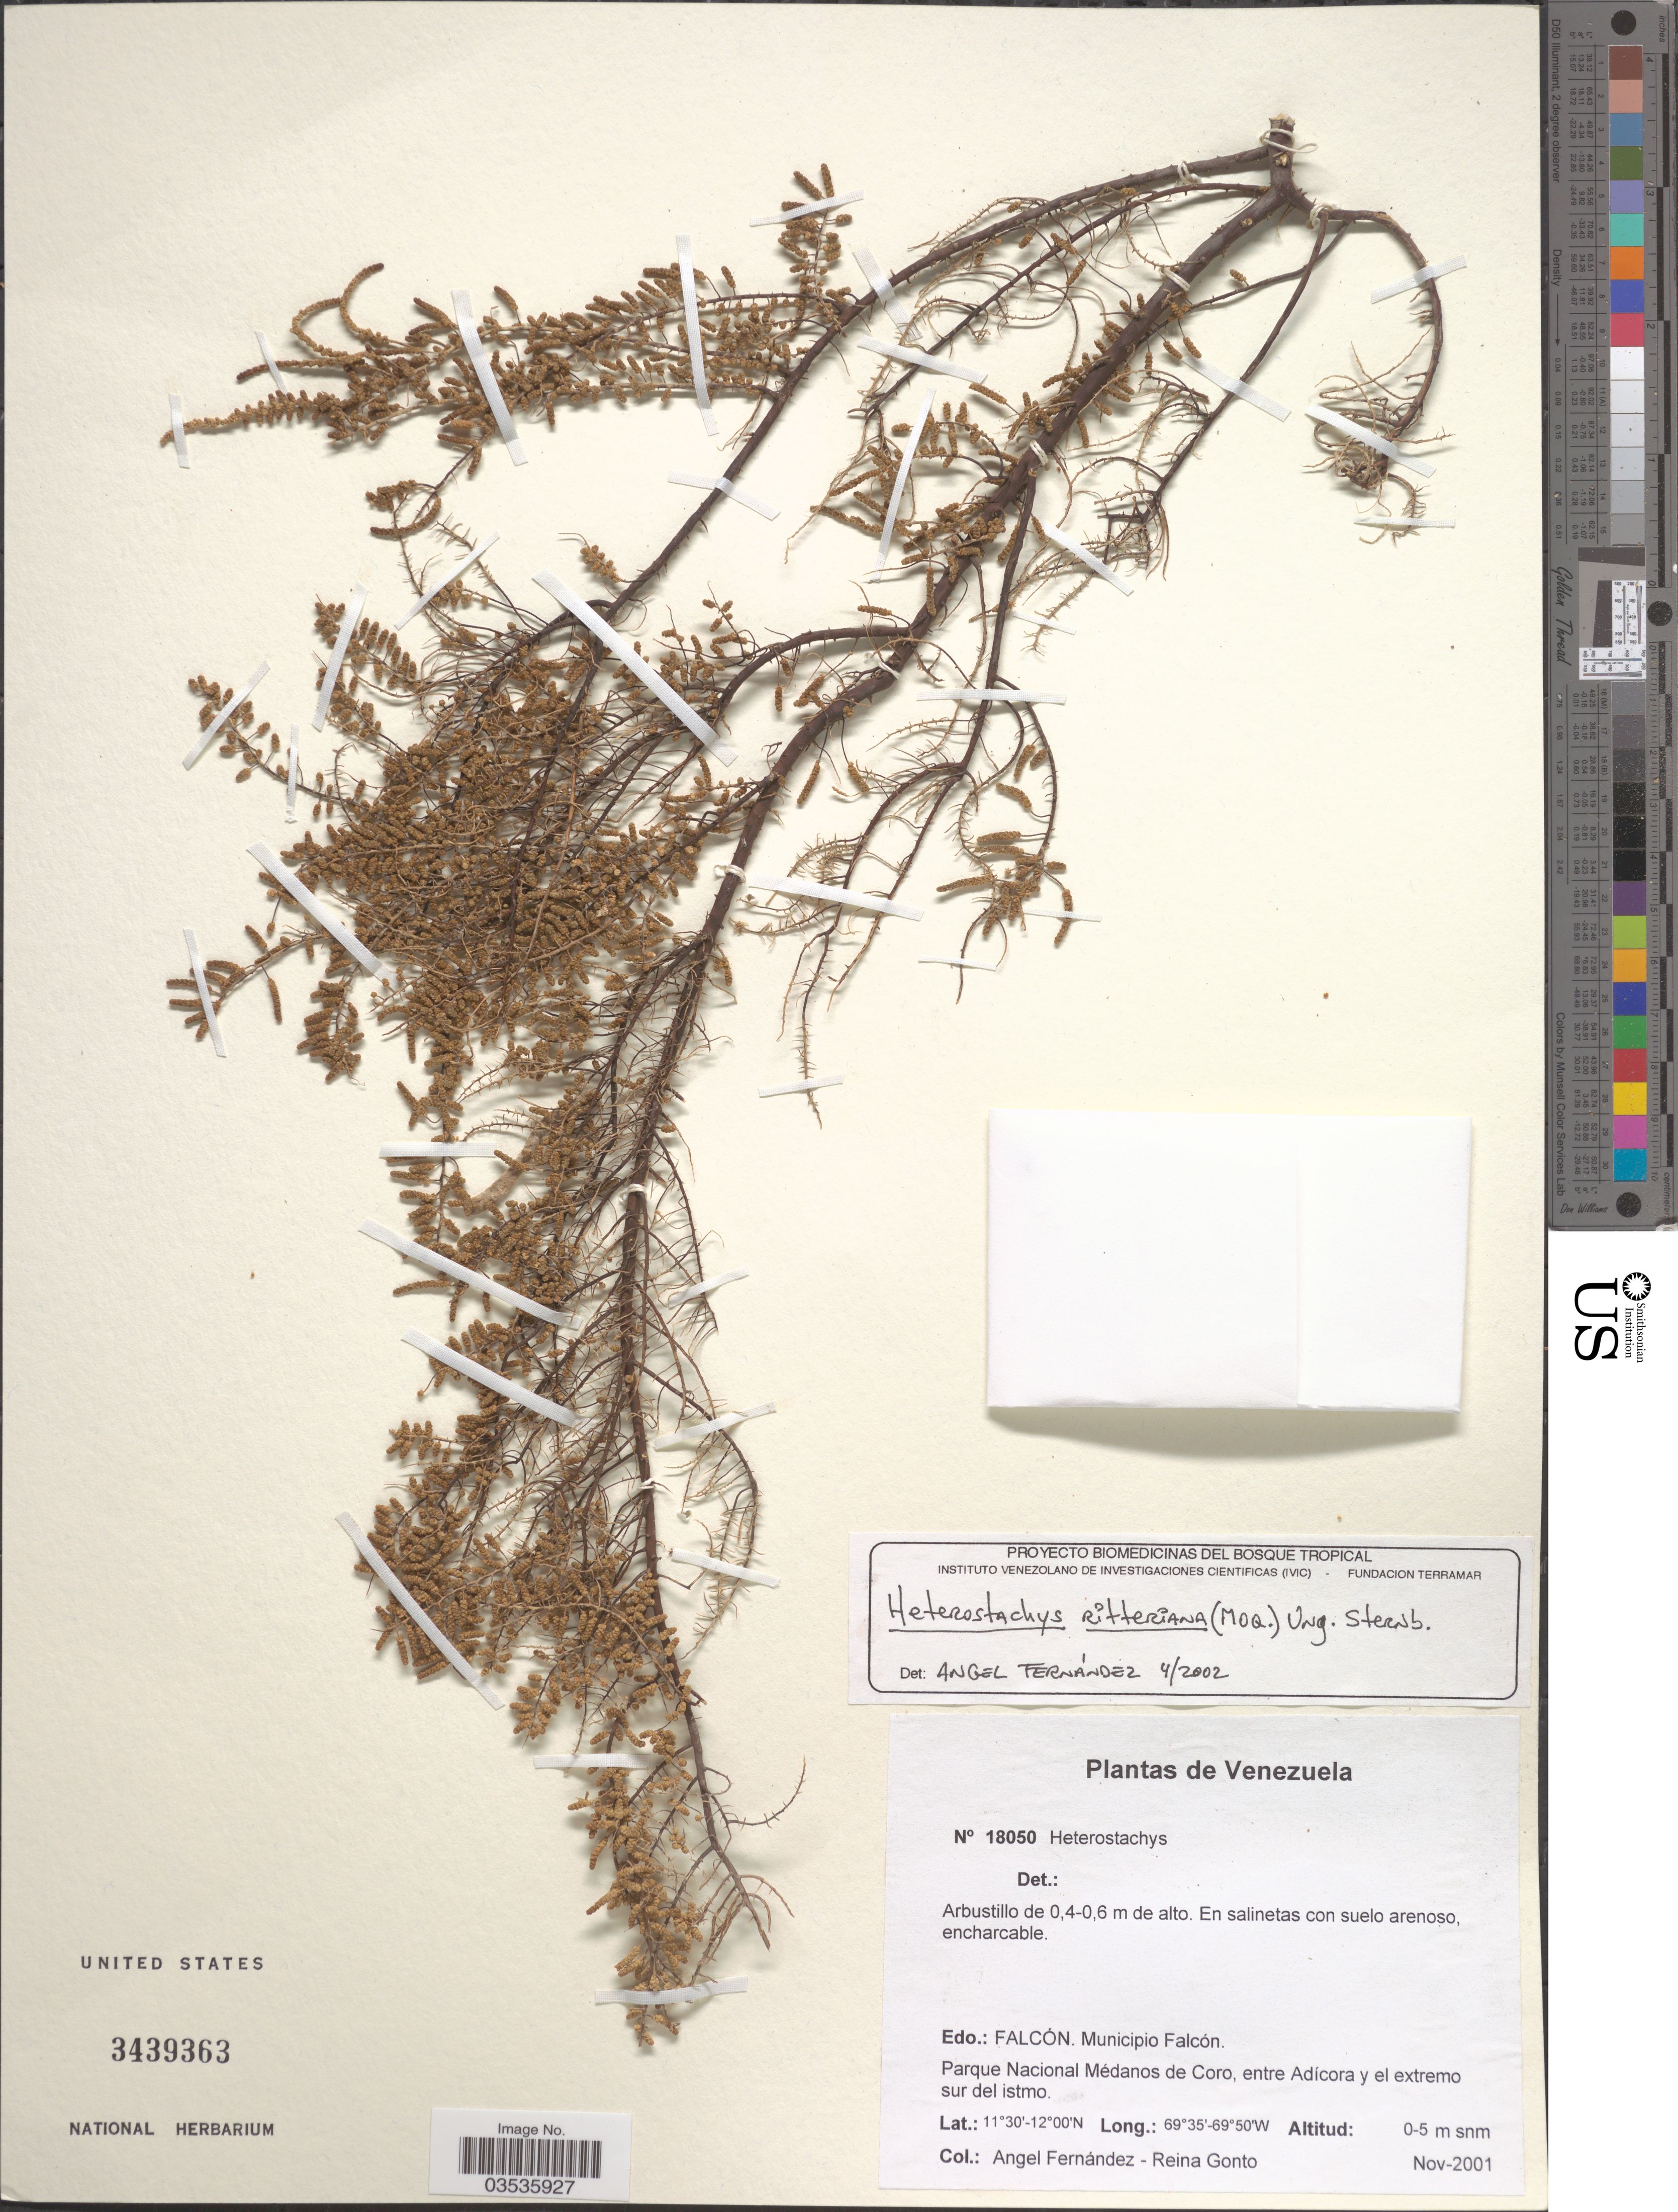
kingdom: Plantae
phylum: Tracheophyta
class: Magnoliopsida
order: Caryophyllales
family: Amaranthaceae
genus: Heterostachys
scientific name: Heterostachys ritteriana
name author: (Moq.) Ung.-Sternb.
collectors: Á. Fernández & R. Gonto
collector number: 18050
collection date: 2001-11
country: Venezuela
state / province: Falcón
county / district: Falcón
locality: Municipio Falcón. Parque Nacional Médanos de Coro, entre Adícora y el extremo sur del istmo.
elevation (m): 0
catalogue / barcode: US 3439363